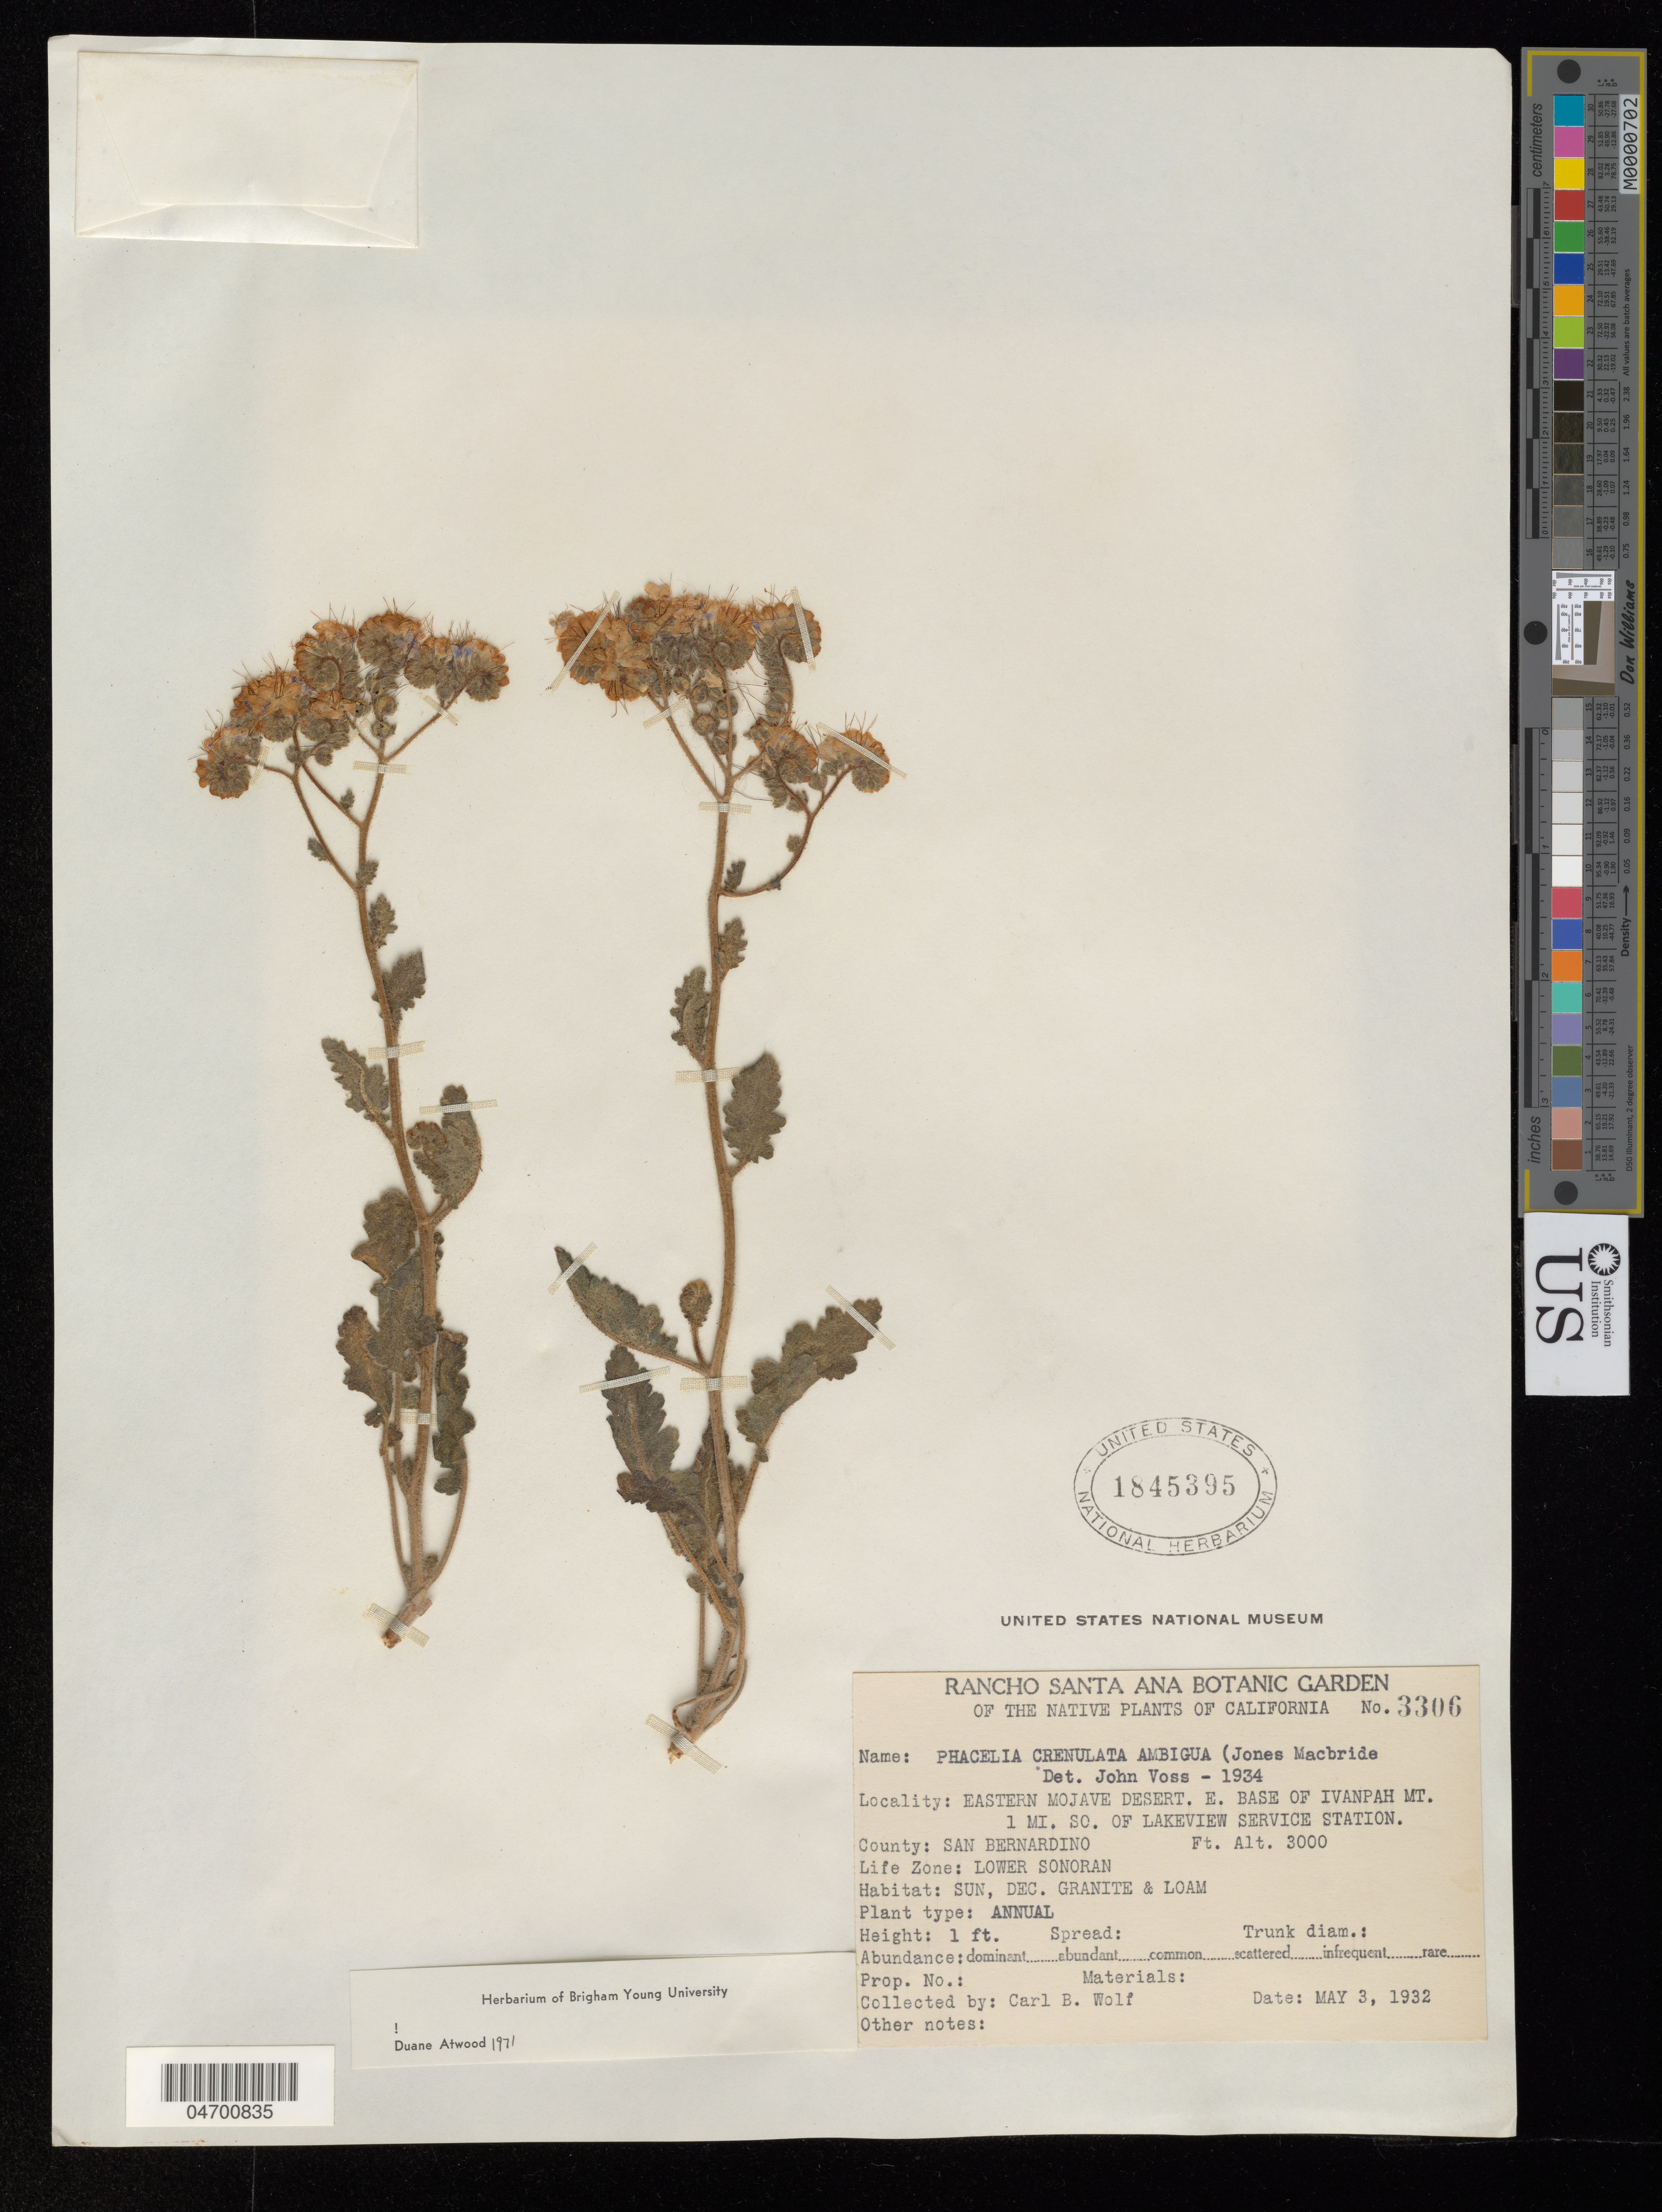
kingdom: Plantae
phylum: Tracheophyta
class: Magnoliopsida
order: Boraginales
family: Hydrophyllaceae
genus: Phacelia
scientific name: Phacelia crenulata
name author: Torr. ex S. Watson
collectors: C. B. Wolf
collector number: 3306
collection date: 1932-05-03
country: United States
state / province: California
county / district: San Bernardino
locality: Eastern Mojave Desert. E. base of Ivanpah Mt. 1 mi. SO. of Lakeview Service Station. County: San Bernardino. Life Zone: Lower Sonoran.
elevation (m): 914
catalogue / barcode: US 1845395